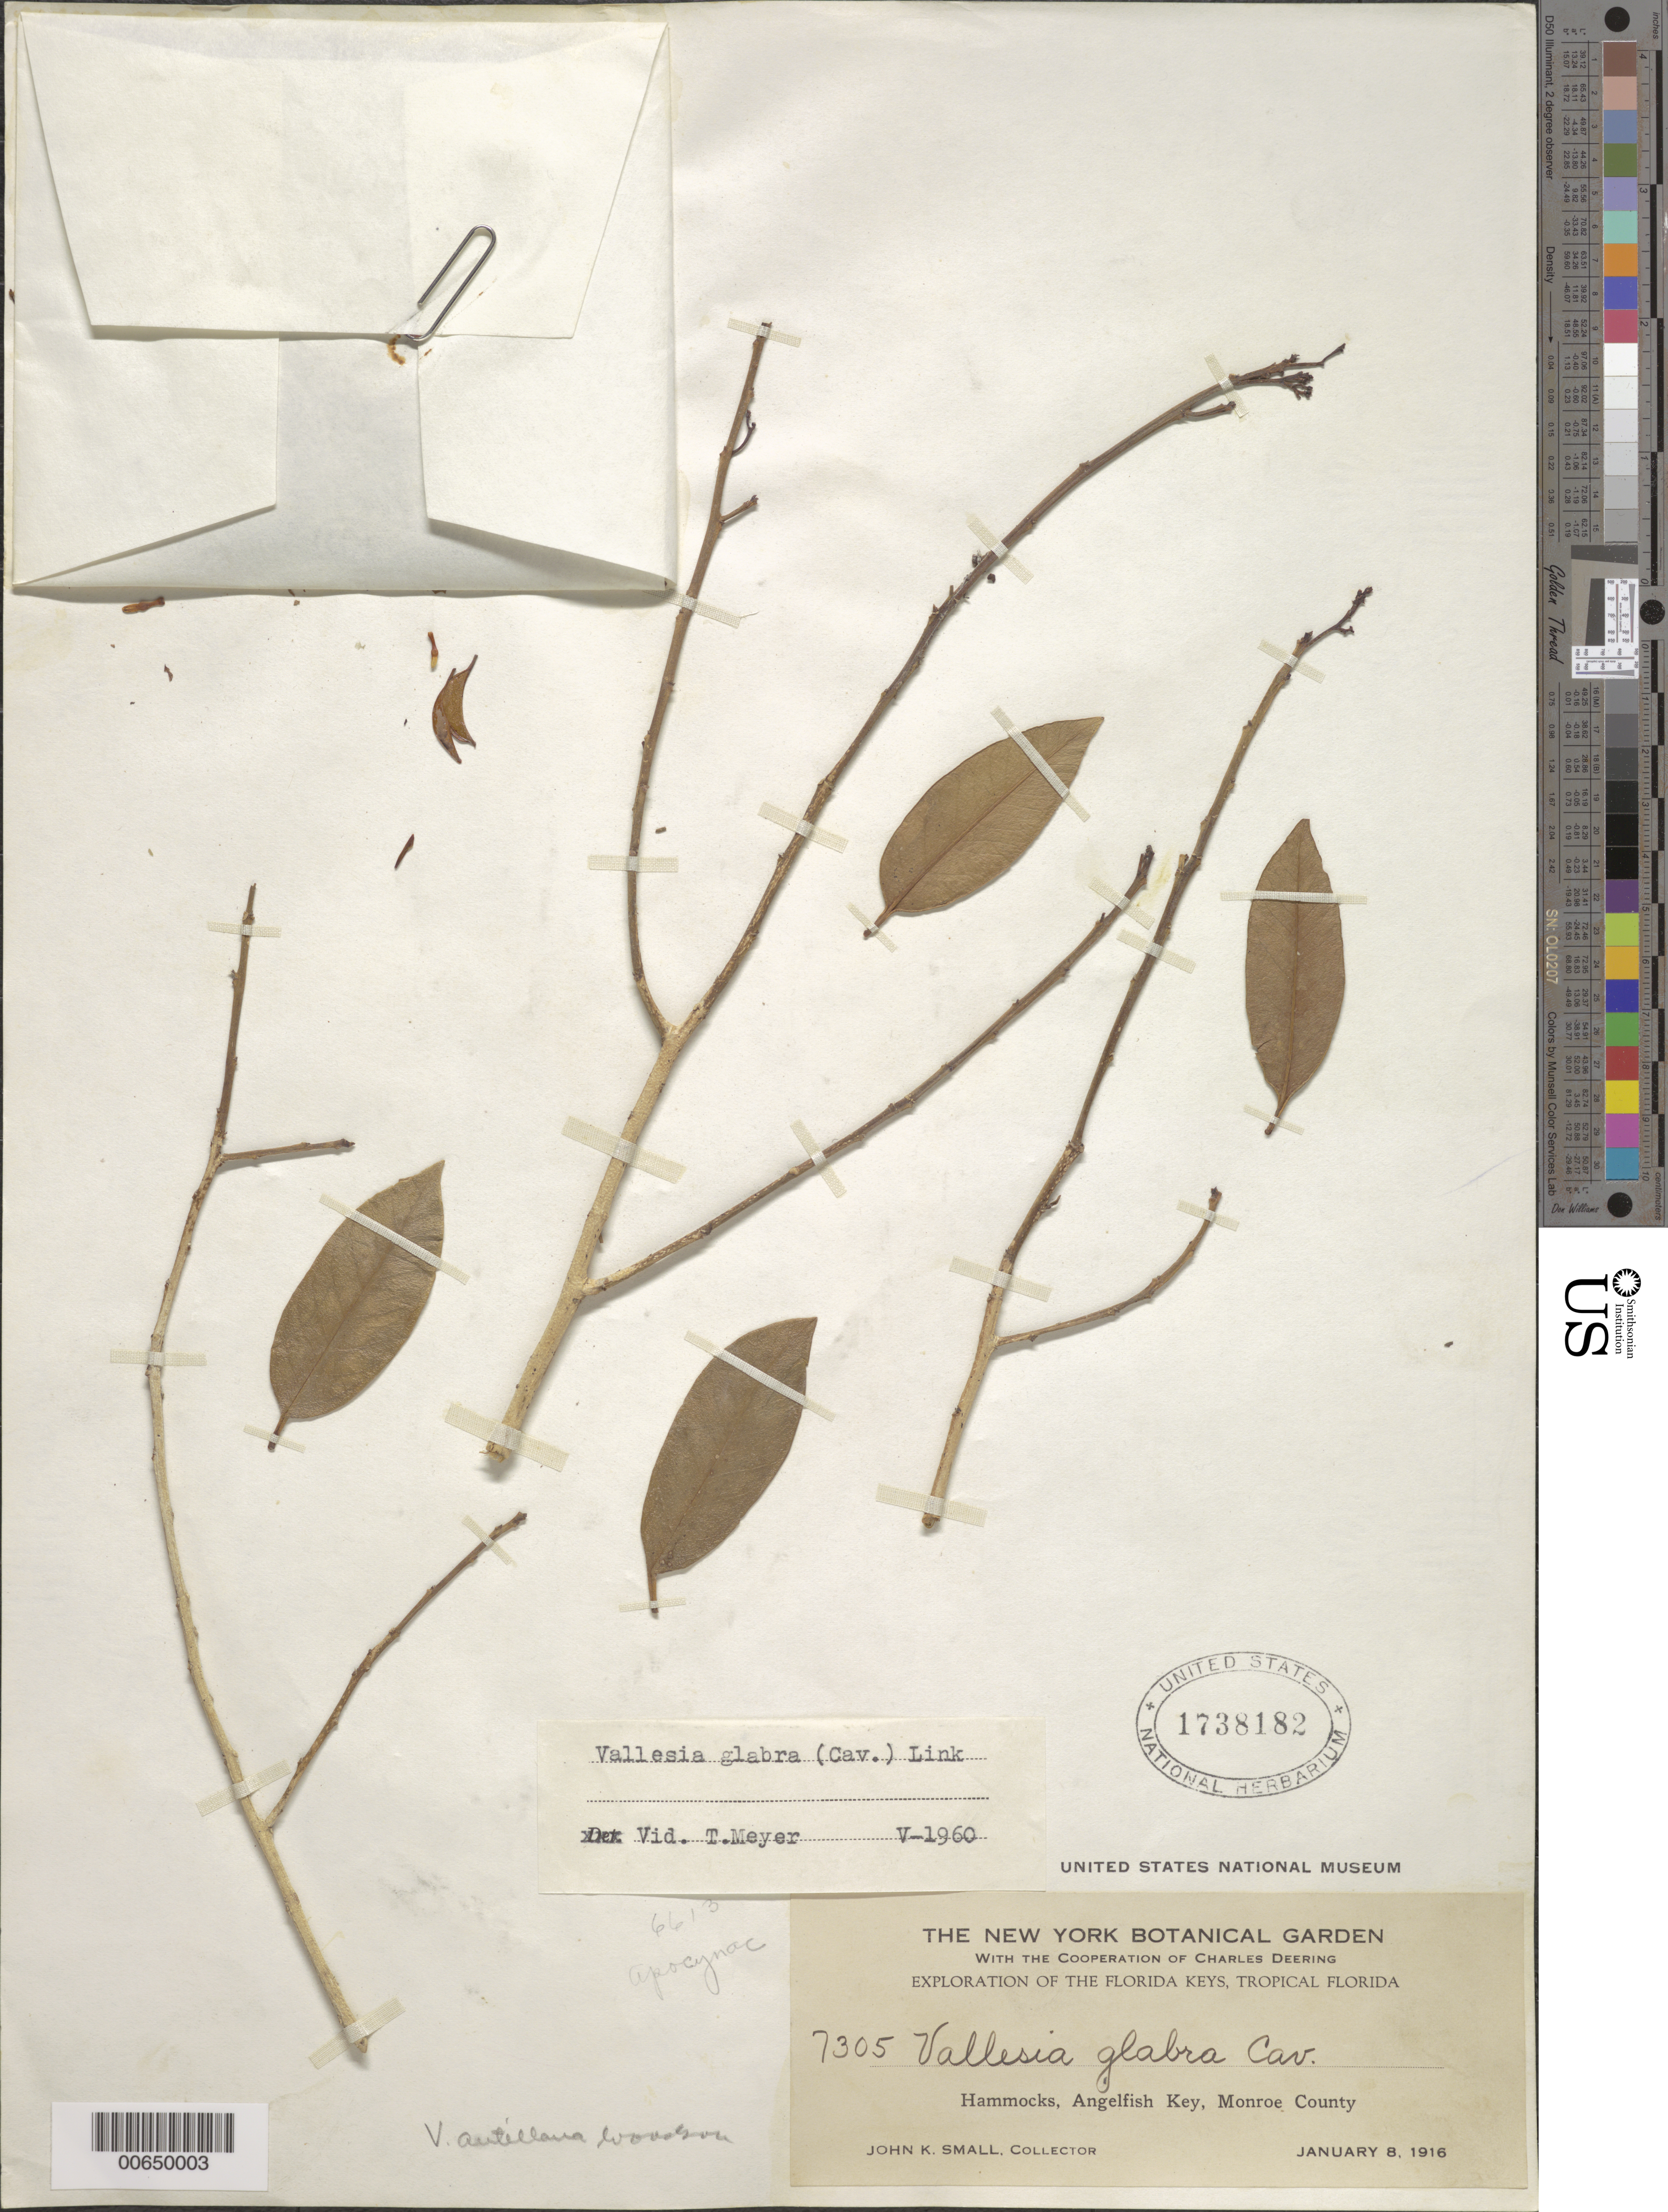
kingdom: Plantae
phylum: Tracheophyta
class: Magnoliopsida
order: Gentianales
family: Apocynaceae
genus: Vallesia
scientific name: Vallesia antillana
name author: Woodson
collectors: J. K. Small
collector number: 7305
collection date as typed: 08 Jan 1916 or 01 Aug 1916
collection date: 1916-01-08 or 1916-08-01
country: United States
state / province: Florida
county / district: Monroe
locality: Angelfish Key.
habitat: Hammocks.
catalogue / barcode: US 1738182